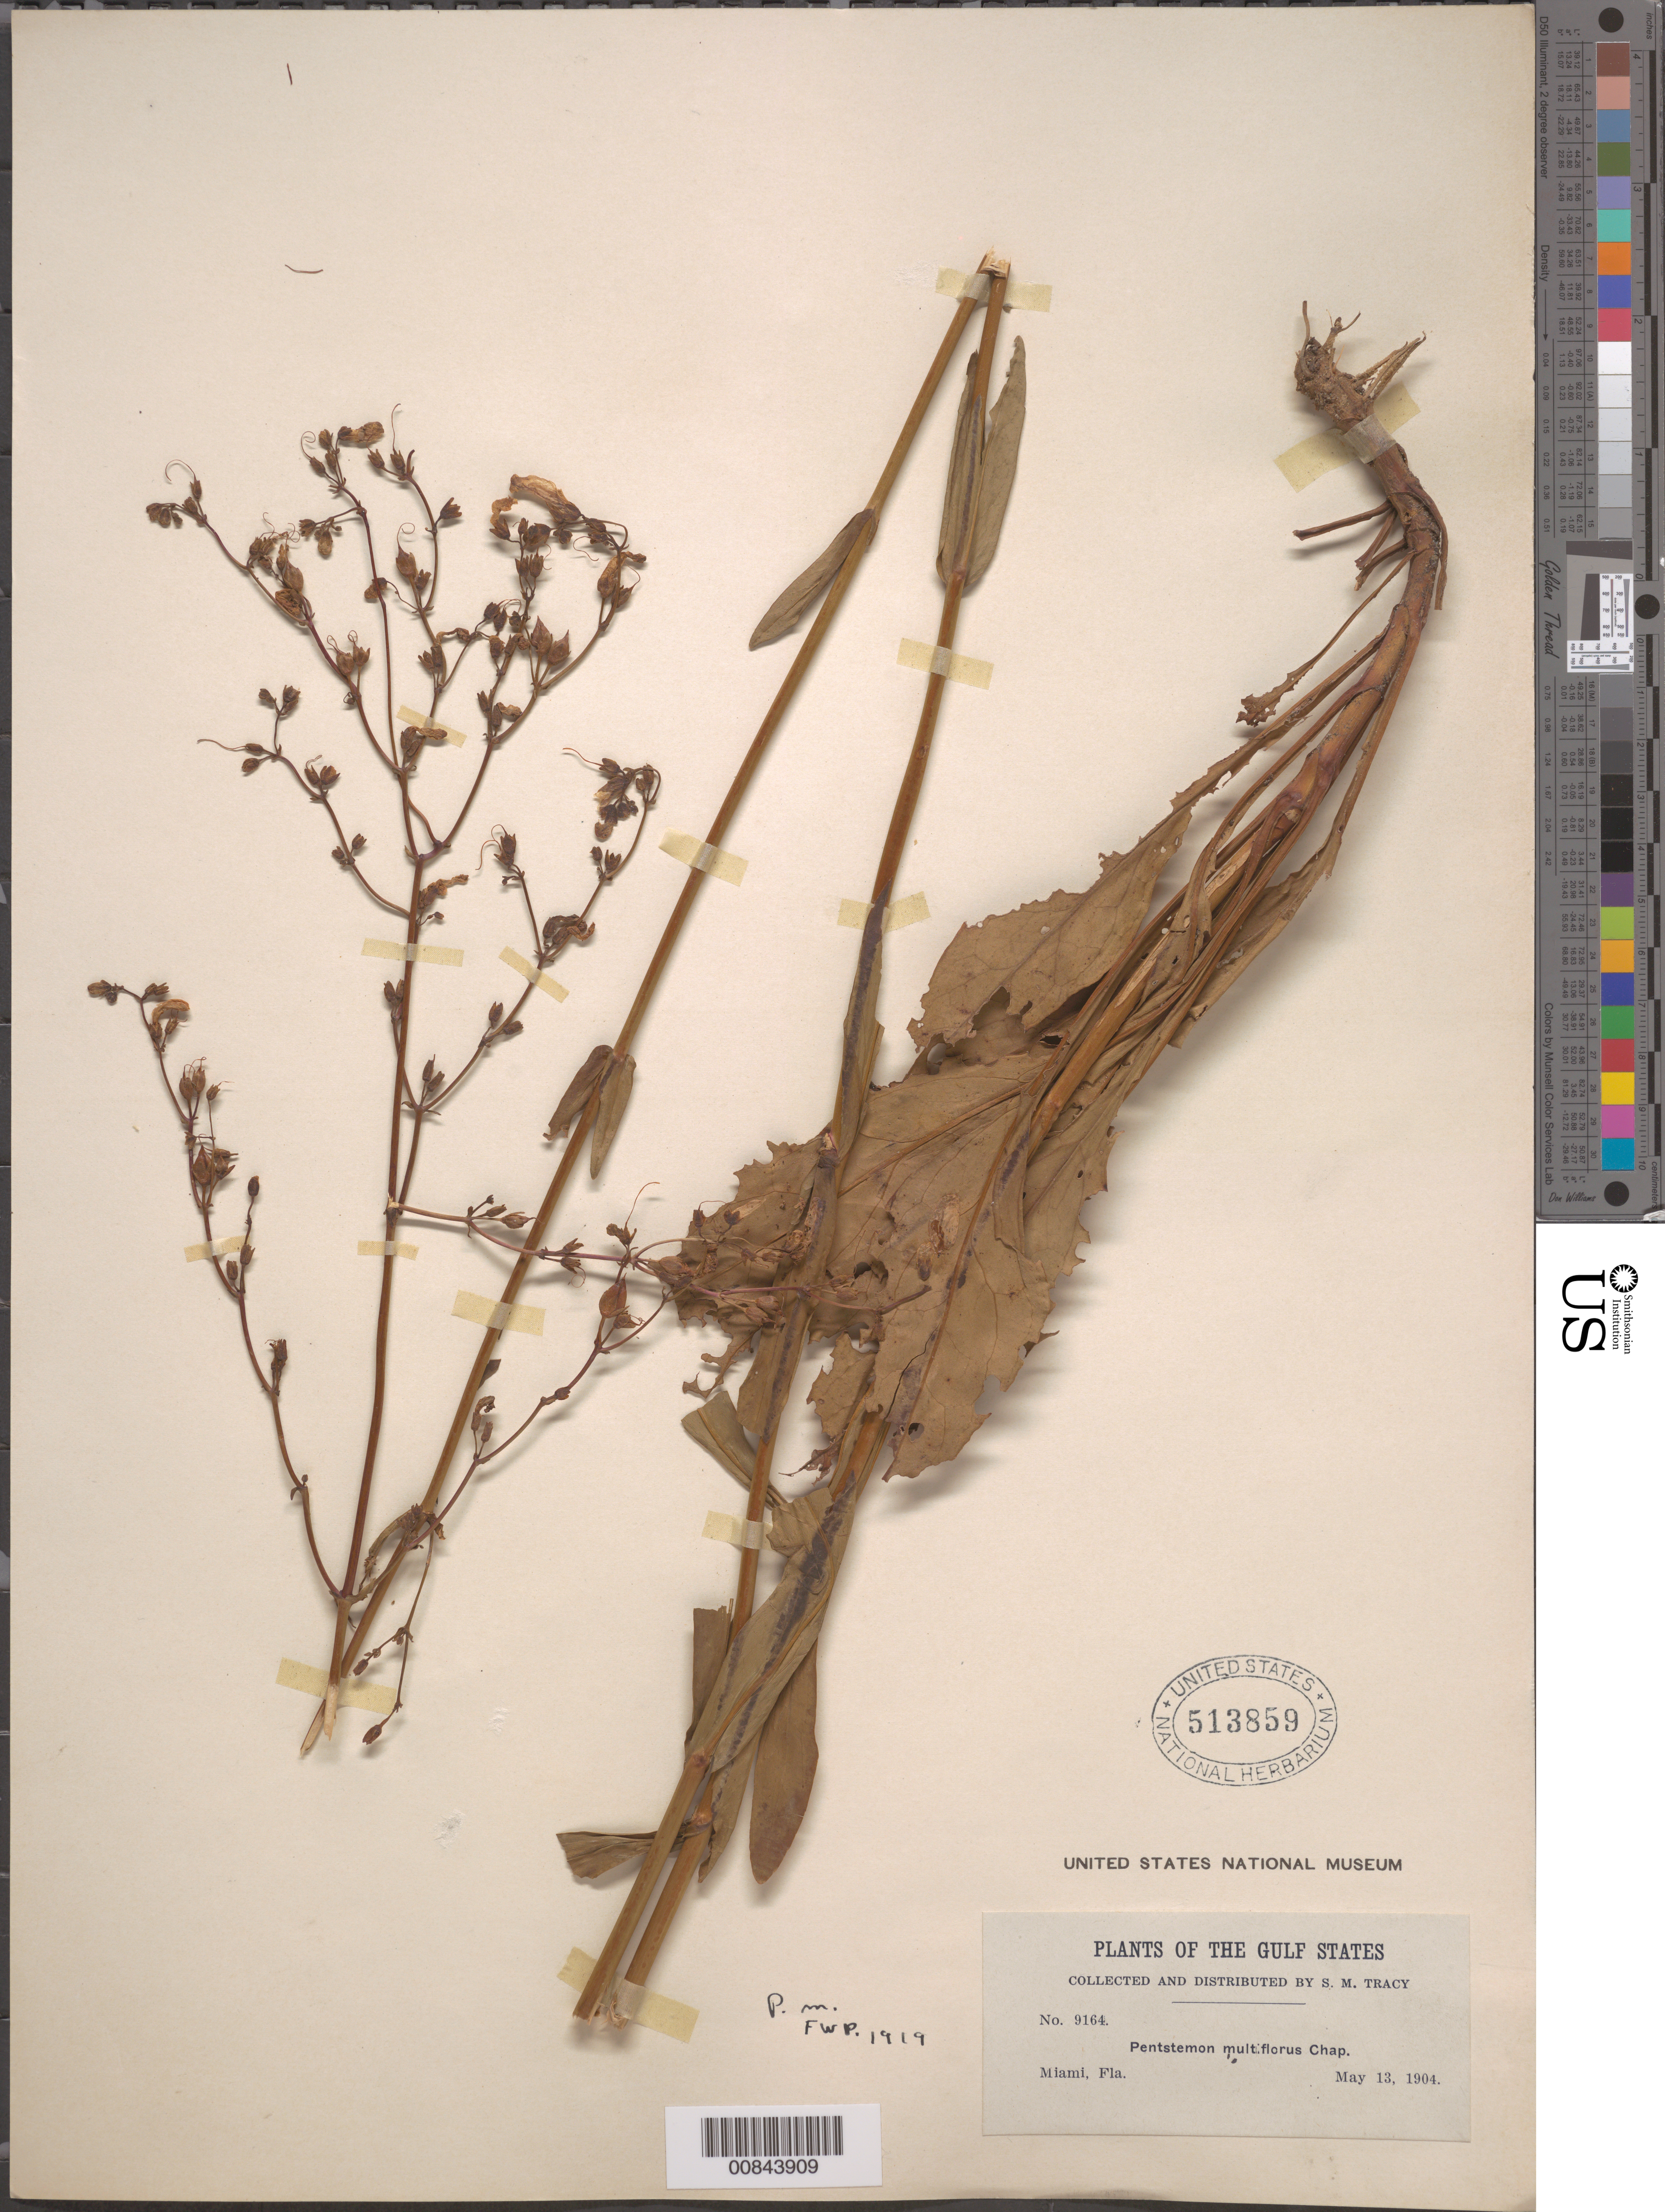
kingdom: Plantae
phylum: Tracheophyta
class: Magnoliopsida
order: Lamiales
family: Plantaginaceae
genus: Penstemon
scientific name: Penstemon multiflorus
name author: Chapm. in Small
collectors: S. M. Tracy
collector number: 9164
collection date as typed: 13 May 1904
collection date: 1904-05-13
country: United States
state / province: Florida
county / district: Dade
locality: Miami.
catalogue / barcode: US 513859